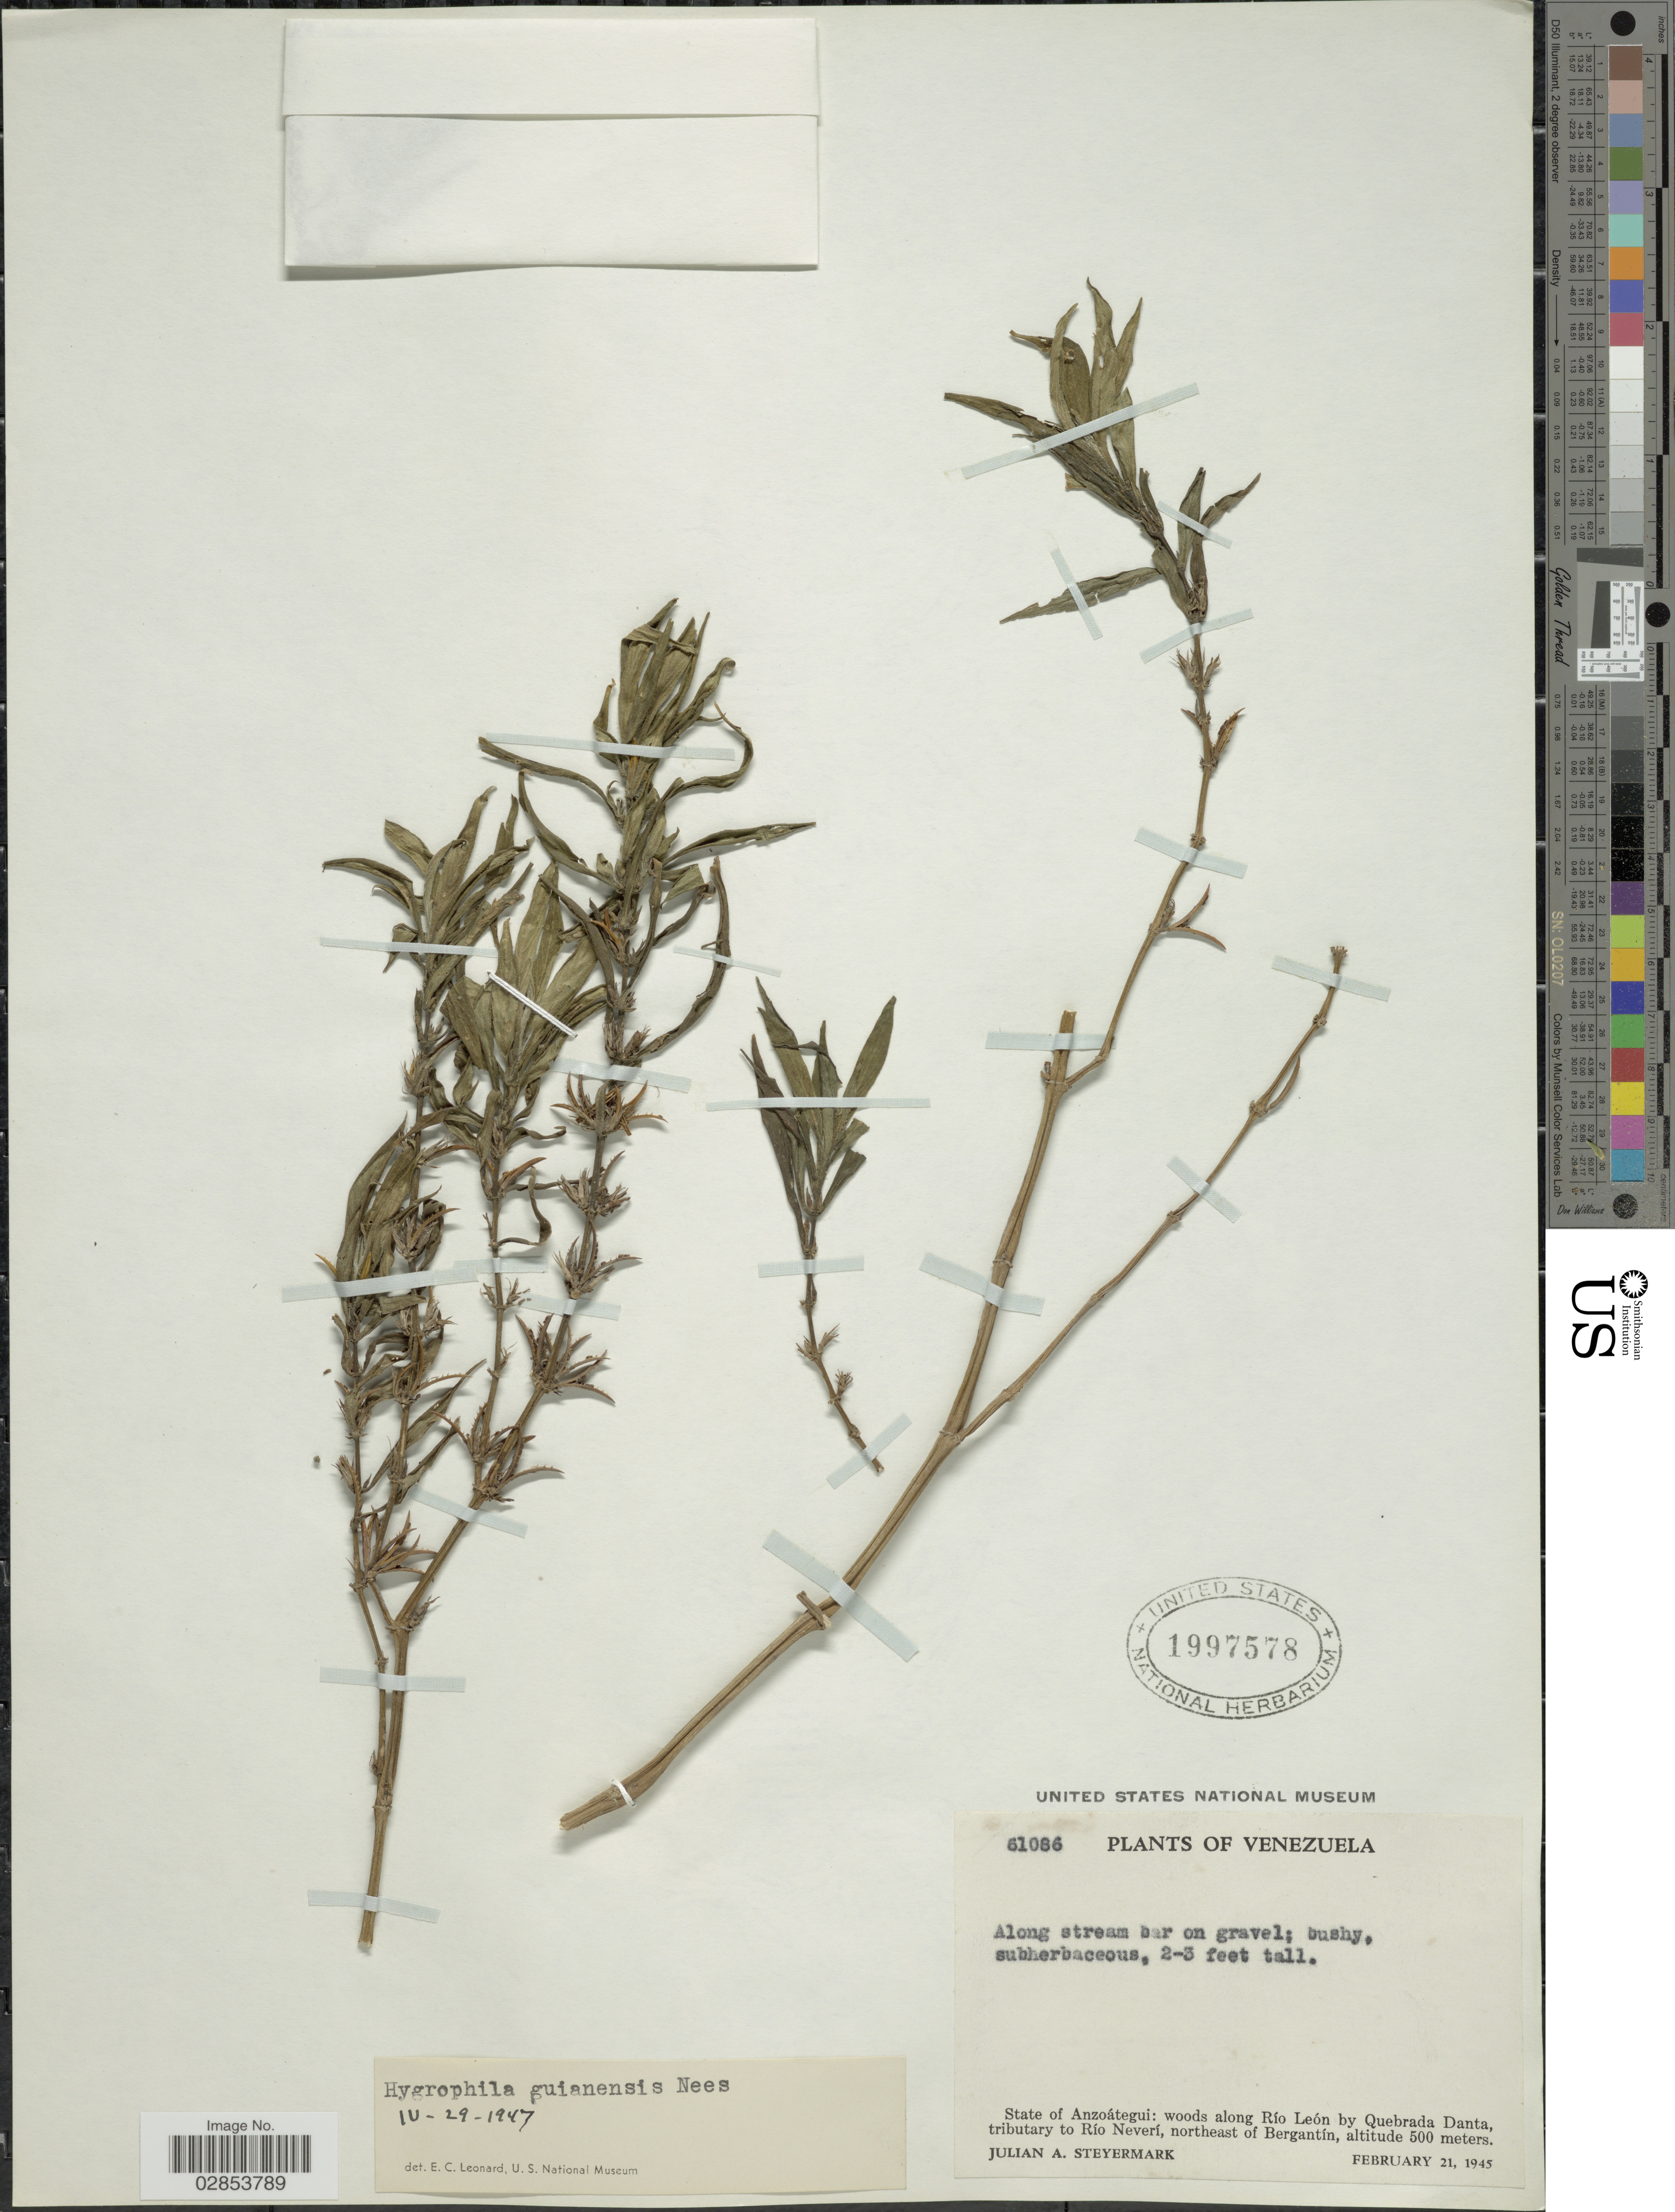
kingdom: Plantae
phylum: Tracheophyta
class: Magnoliopsida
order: Lamiales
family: Acanthaceae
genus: Hygrophila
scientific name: Hygrophila costata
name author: Nees & T. Nees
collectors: J. Steyermark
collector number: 61086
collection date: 1945-02-21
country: Venezuela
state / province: Anzoategui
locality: Woods along Río León by Quebrada Danta, tributary to Río Neverí, northeast of Bergantín.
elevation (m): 500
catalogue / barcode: US 1997578